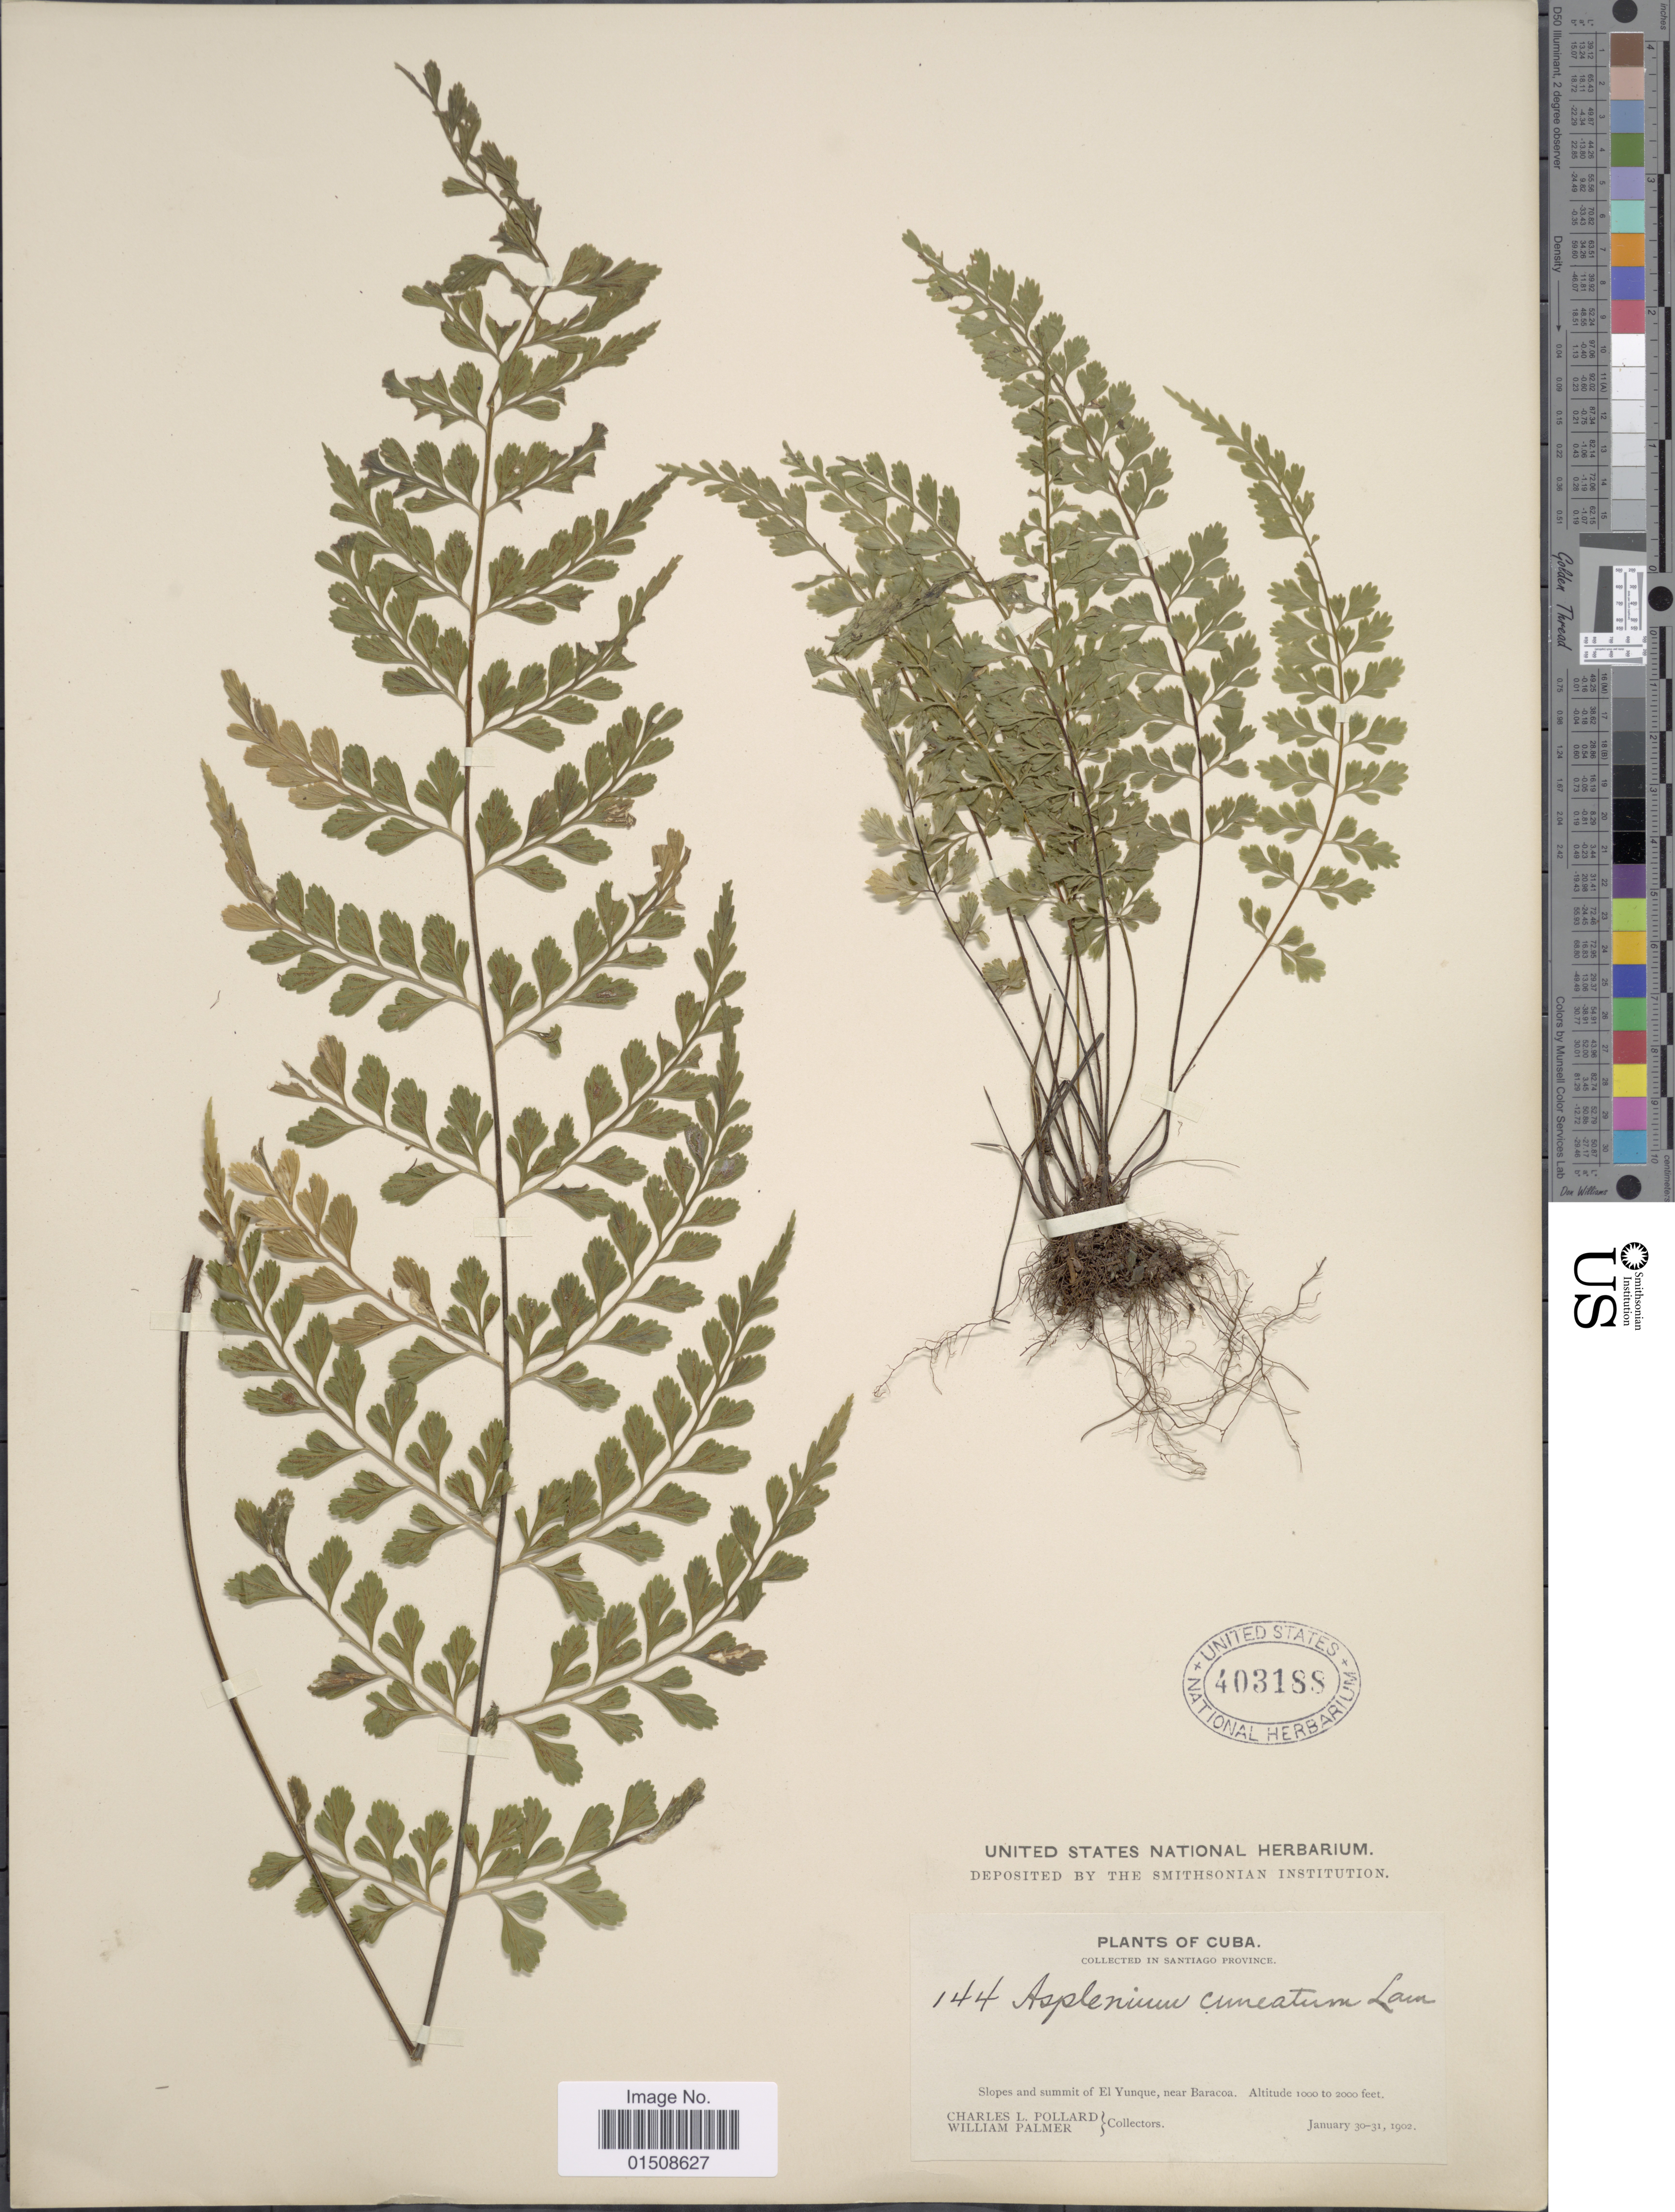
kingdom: Plantae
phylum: Tracheophyta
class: Polypodiopsida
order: Polypodiales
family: Aspleniaceae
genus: Asplenium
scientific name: Asplenium cuneatum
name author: Lam.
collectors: C. L. Pollard & W. Palmer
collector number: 144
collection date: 1902-01-30/1902-01-31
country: Cuba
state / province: Santiago de Cuba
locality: Slopes and summit of El Yunque, near Baracoa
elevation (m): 305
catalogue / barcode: US 403188